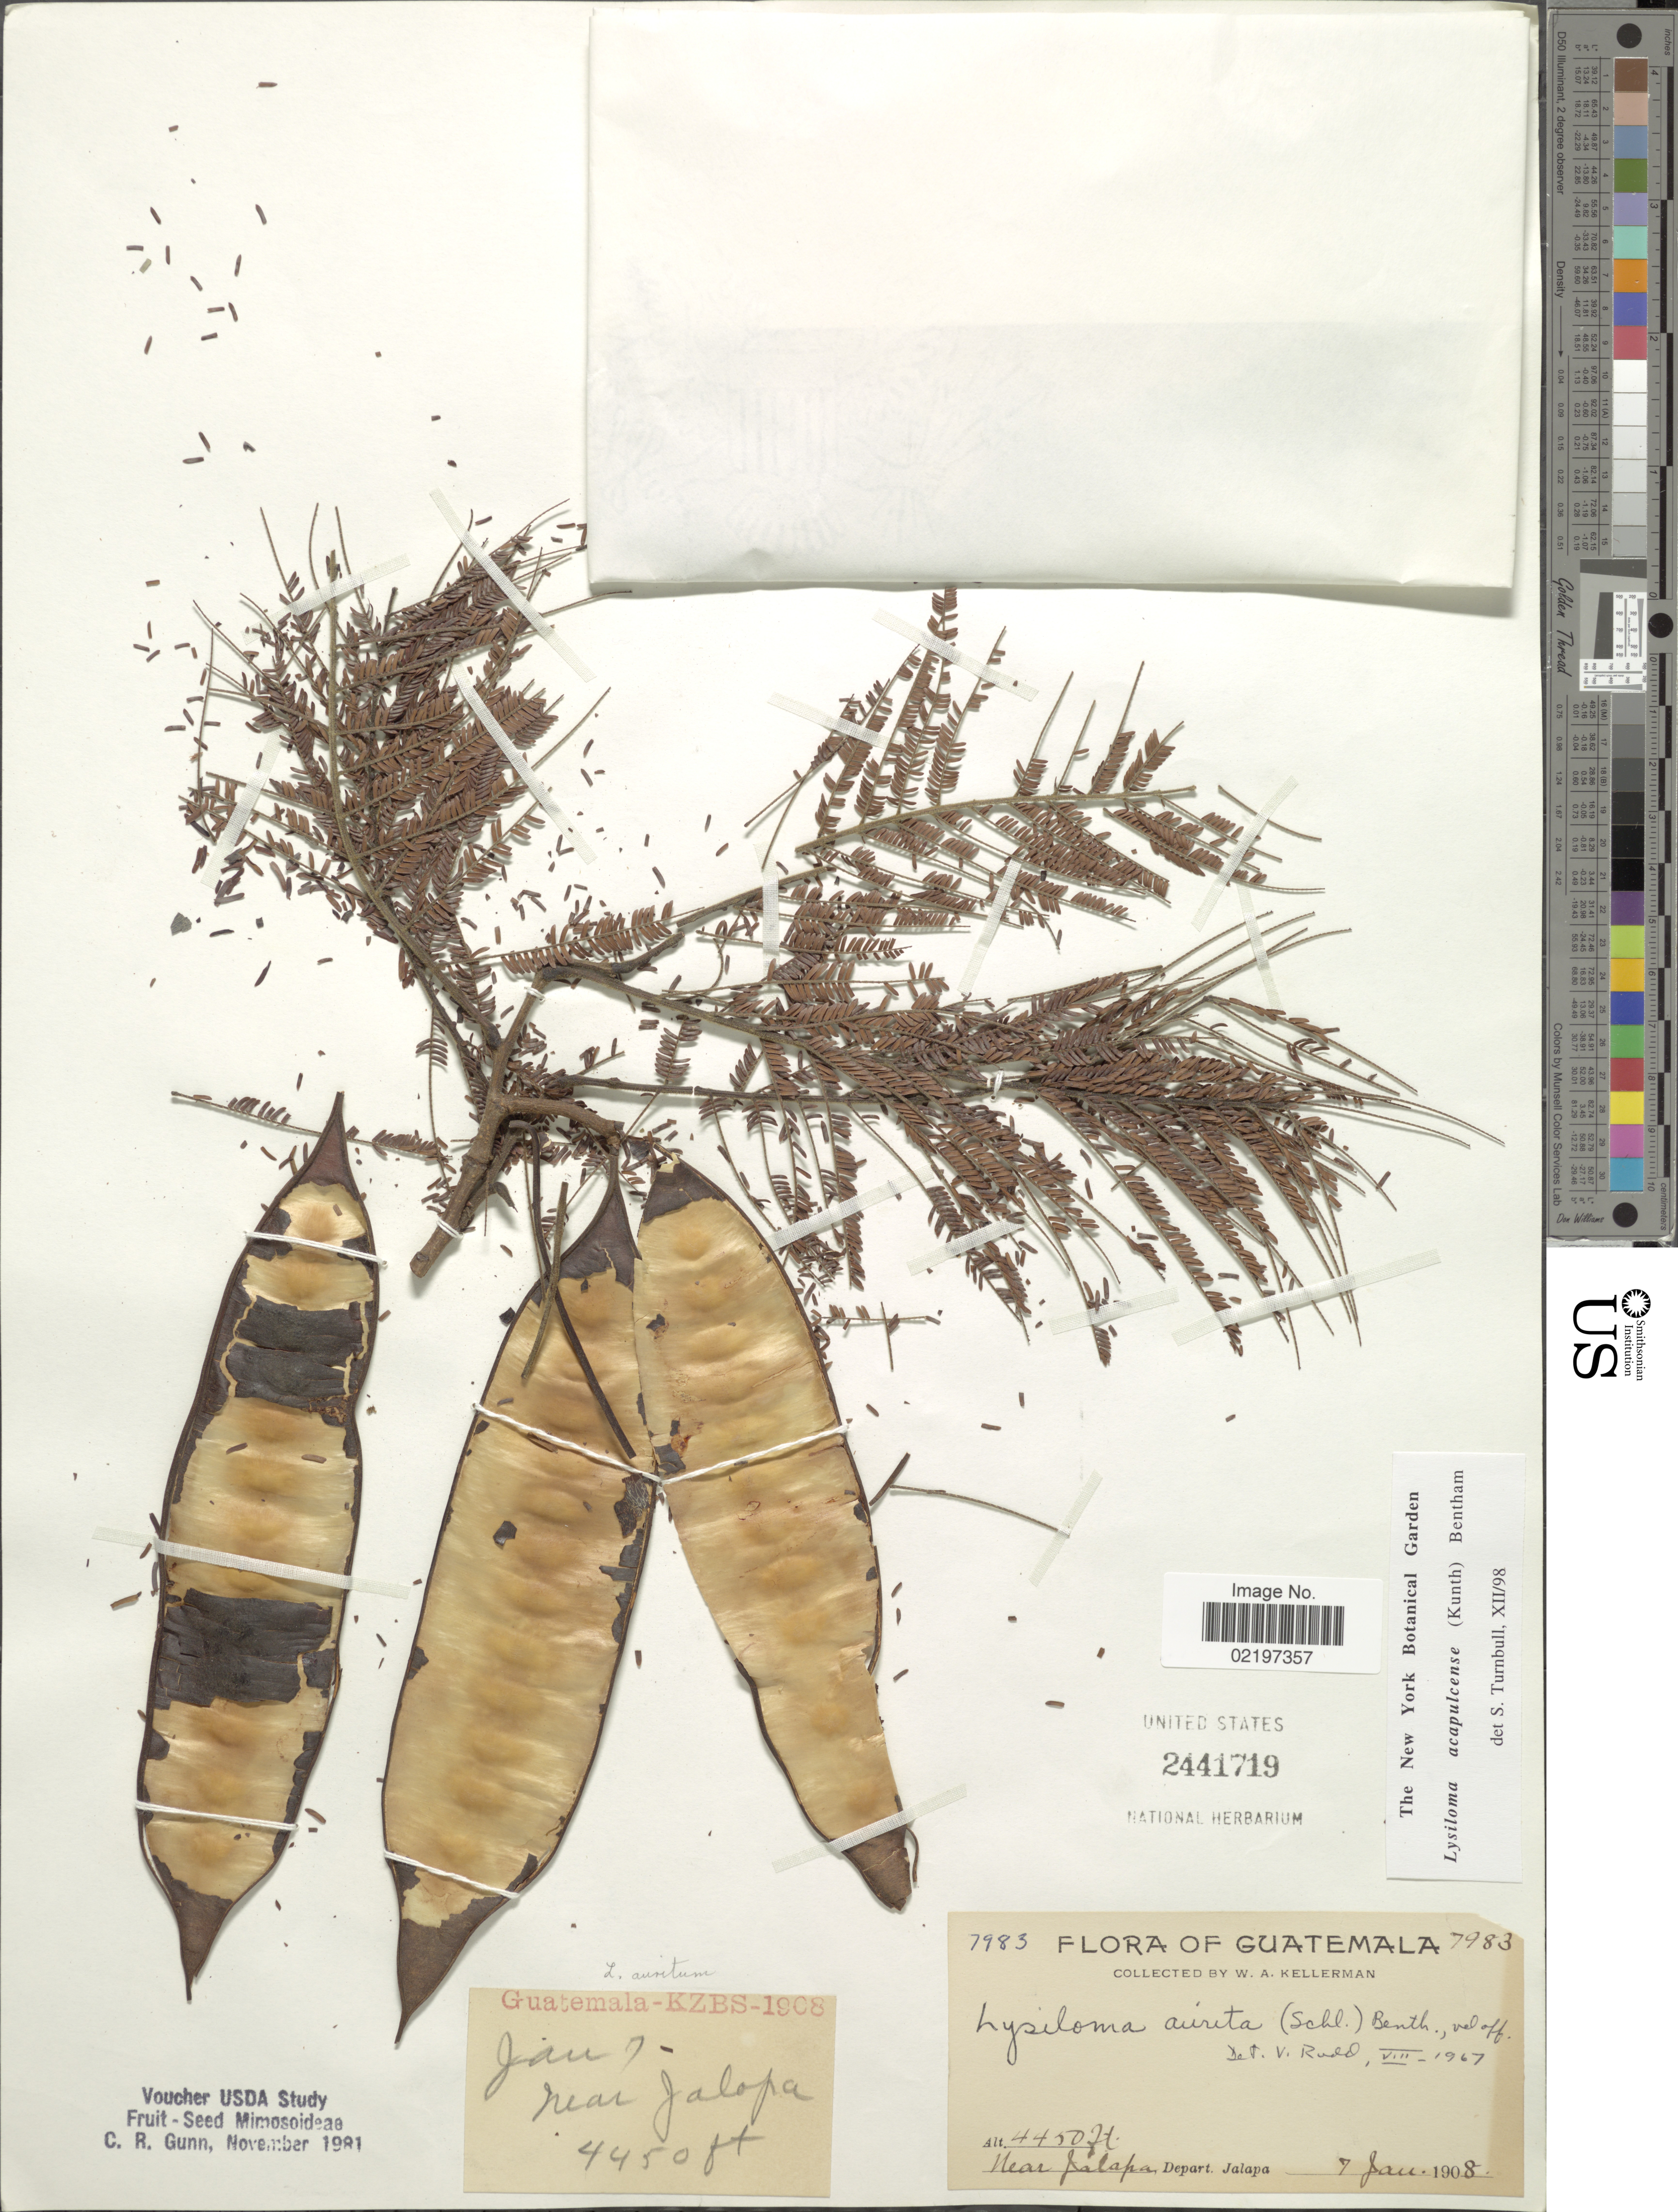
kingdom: Plantae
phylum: Tracheophyta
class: Magnoliopsida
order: Fabales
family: Fabaceae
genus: Lysiloma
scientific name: Lysiloma acapulcense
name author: (Kunth) Benth.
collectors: W. Kellerman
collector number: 7983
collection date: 1908-01-07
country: Guatemala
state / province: Jalapa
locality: Depart. Jalapa, near Jalapa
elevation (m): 1356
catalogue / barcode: US 2441719